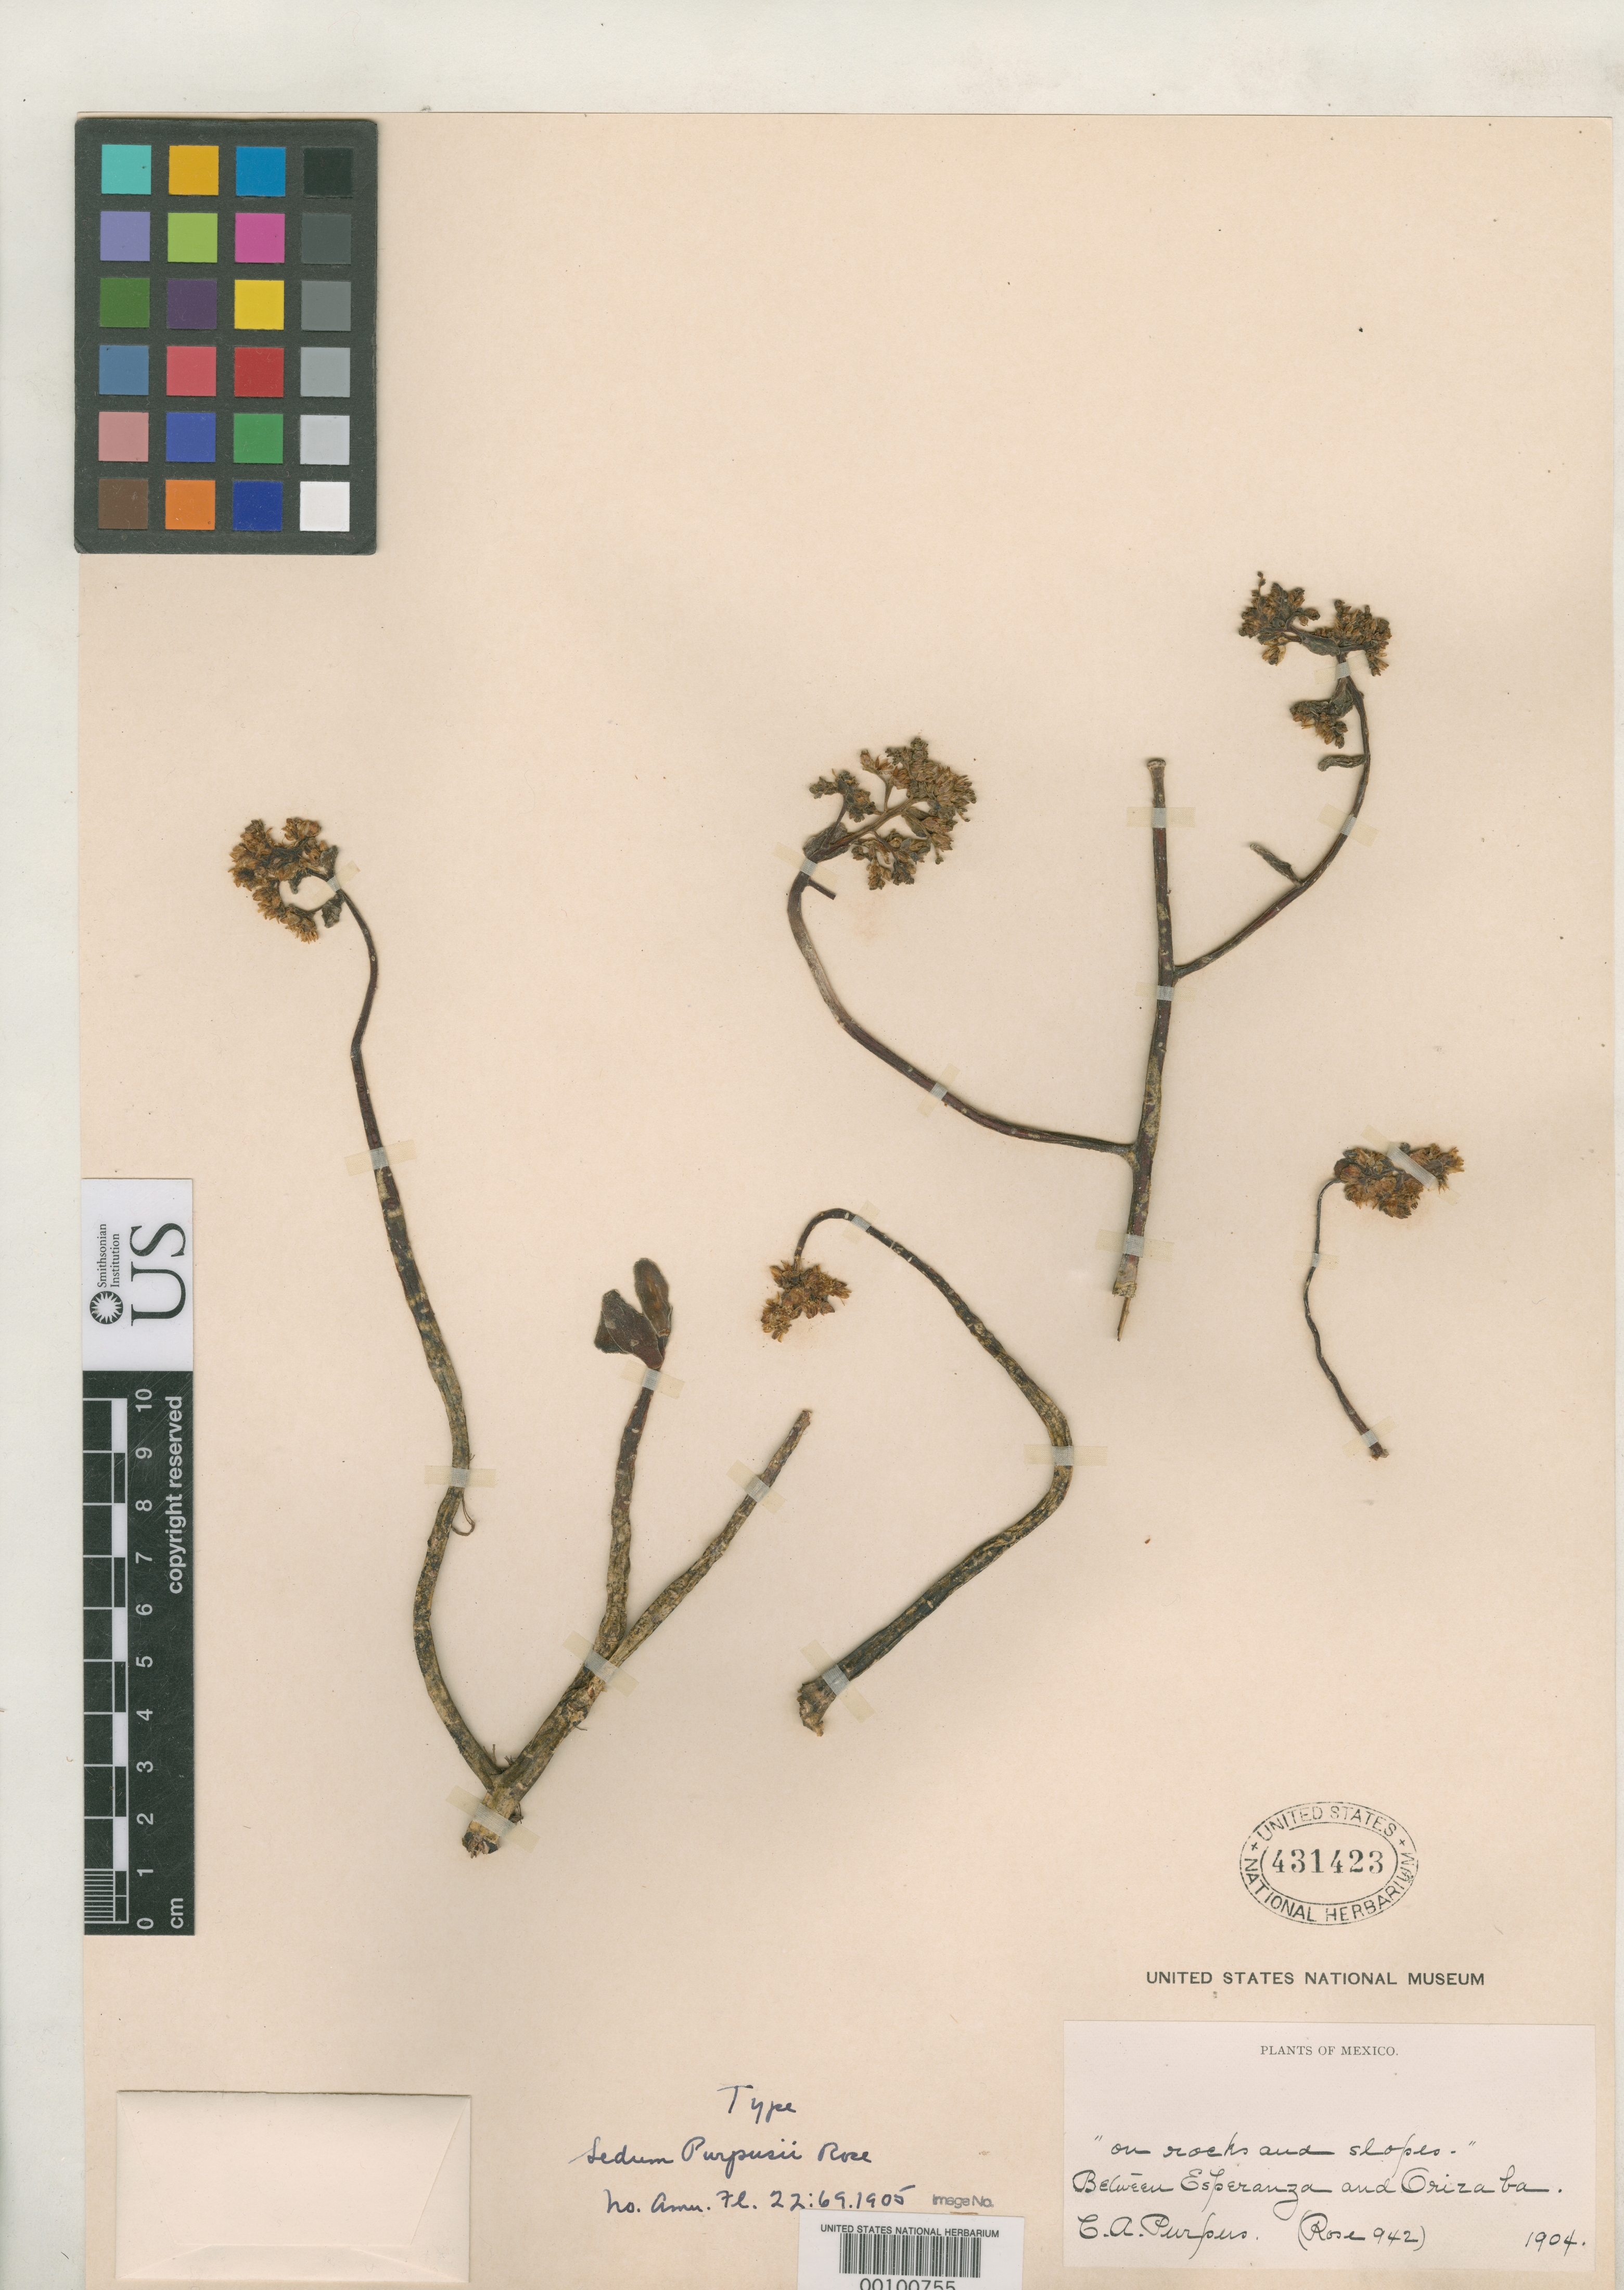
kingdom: Plantae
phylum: Tracheophyta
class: Magnoliopsida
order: Saxifragales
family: Crassulaceae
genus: Sedum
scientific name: Sedum purpusi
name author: Rose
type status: Holotype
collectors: C. A. Purpus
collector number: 7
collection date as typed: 1904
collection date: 1904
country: Mexico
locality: Between Esperanza & Orizaba.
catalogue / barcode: US 431423